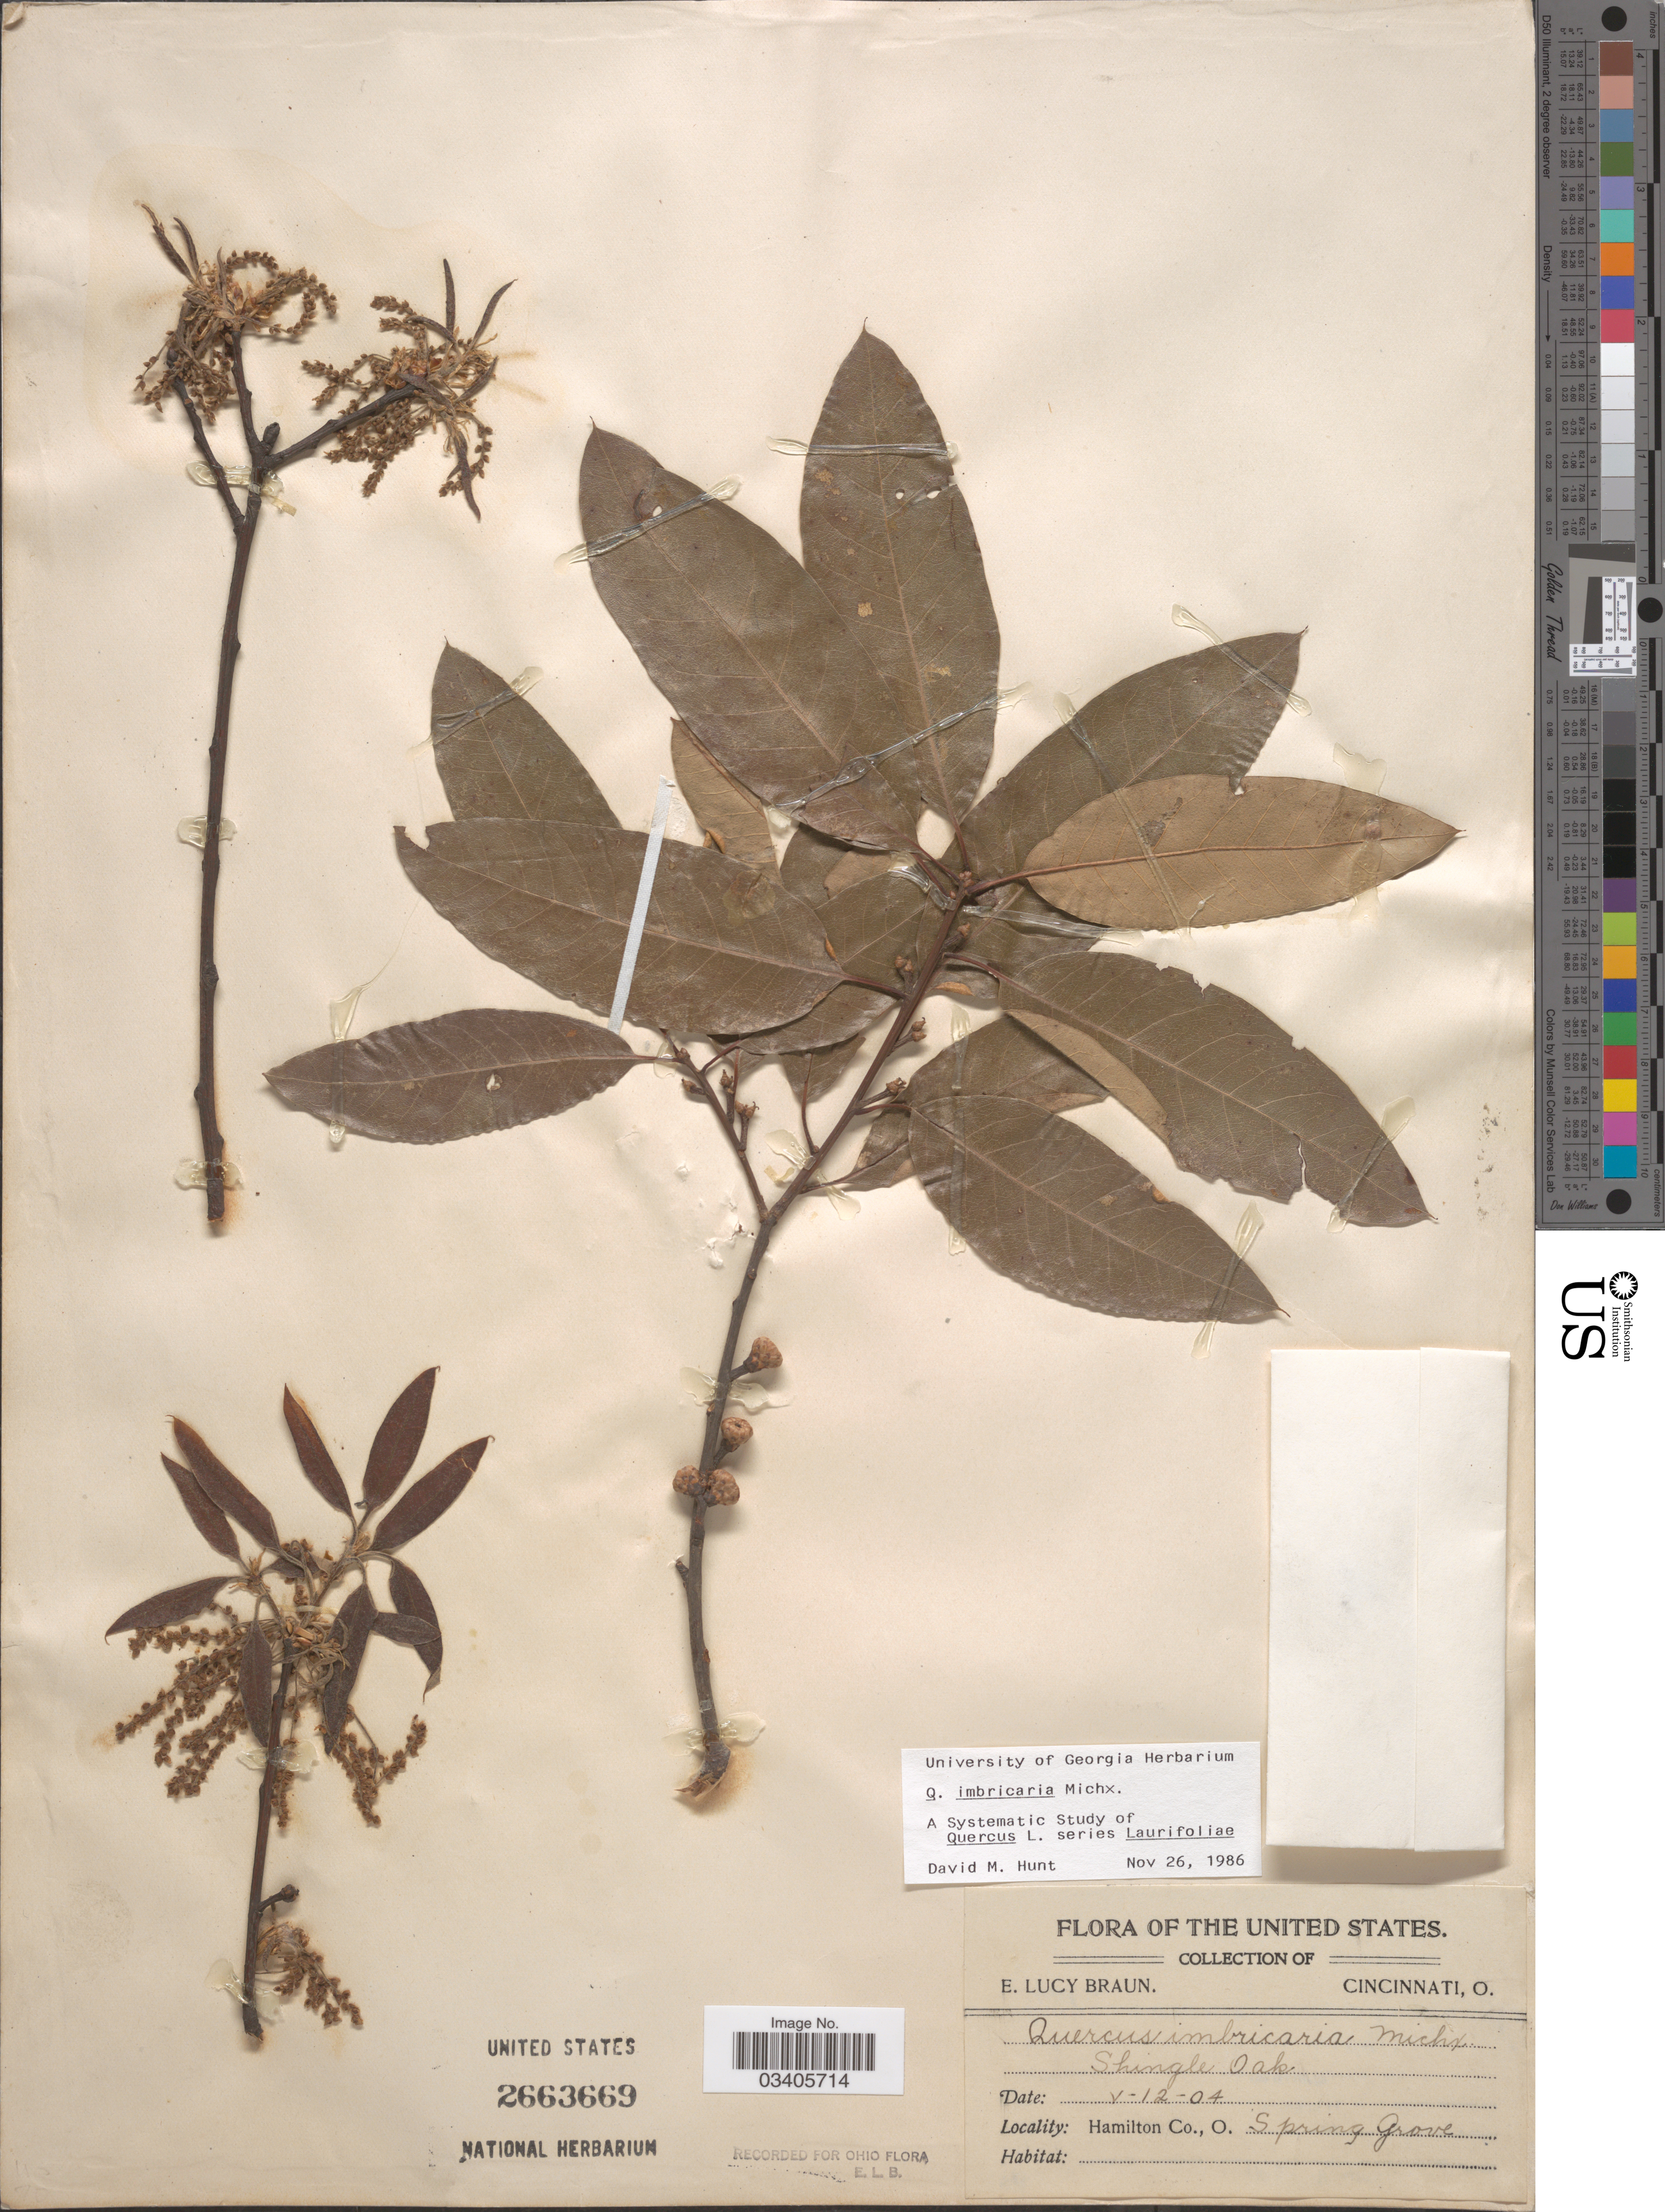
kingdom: Plantae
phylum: Tracheophyta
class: Magnoliopsida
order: Fagales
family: Fagaceae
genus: Quercus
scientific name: Quercus imbricaria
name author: Michx.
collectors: E. L. Braun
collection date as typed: Transcribed d/m/y: 12/5/4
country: United States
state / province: Ohio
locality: Hamilton Co. Spring Grove.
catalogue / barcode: US 2663669